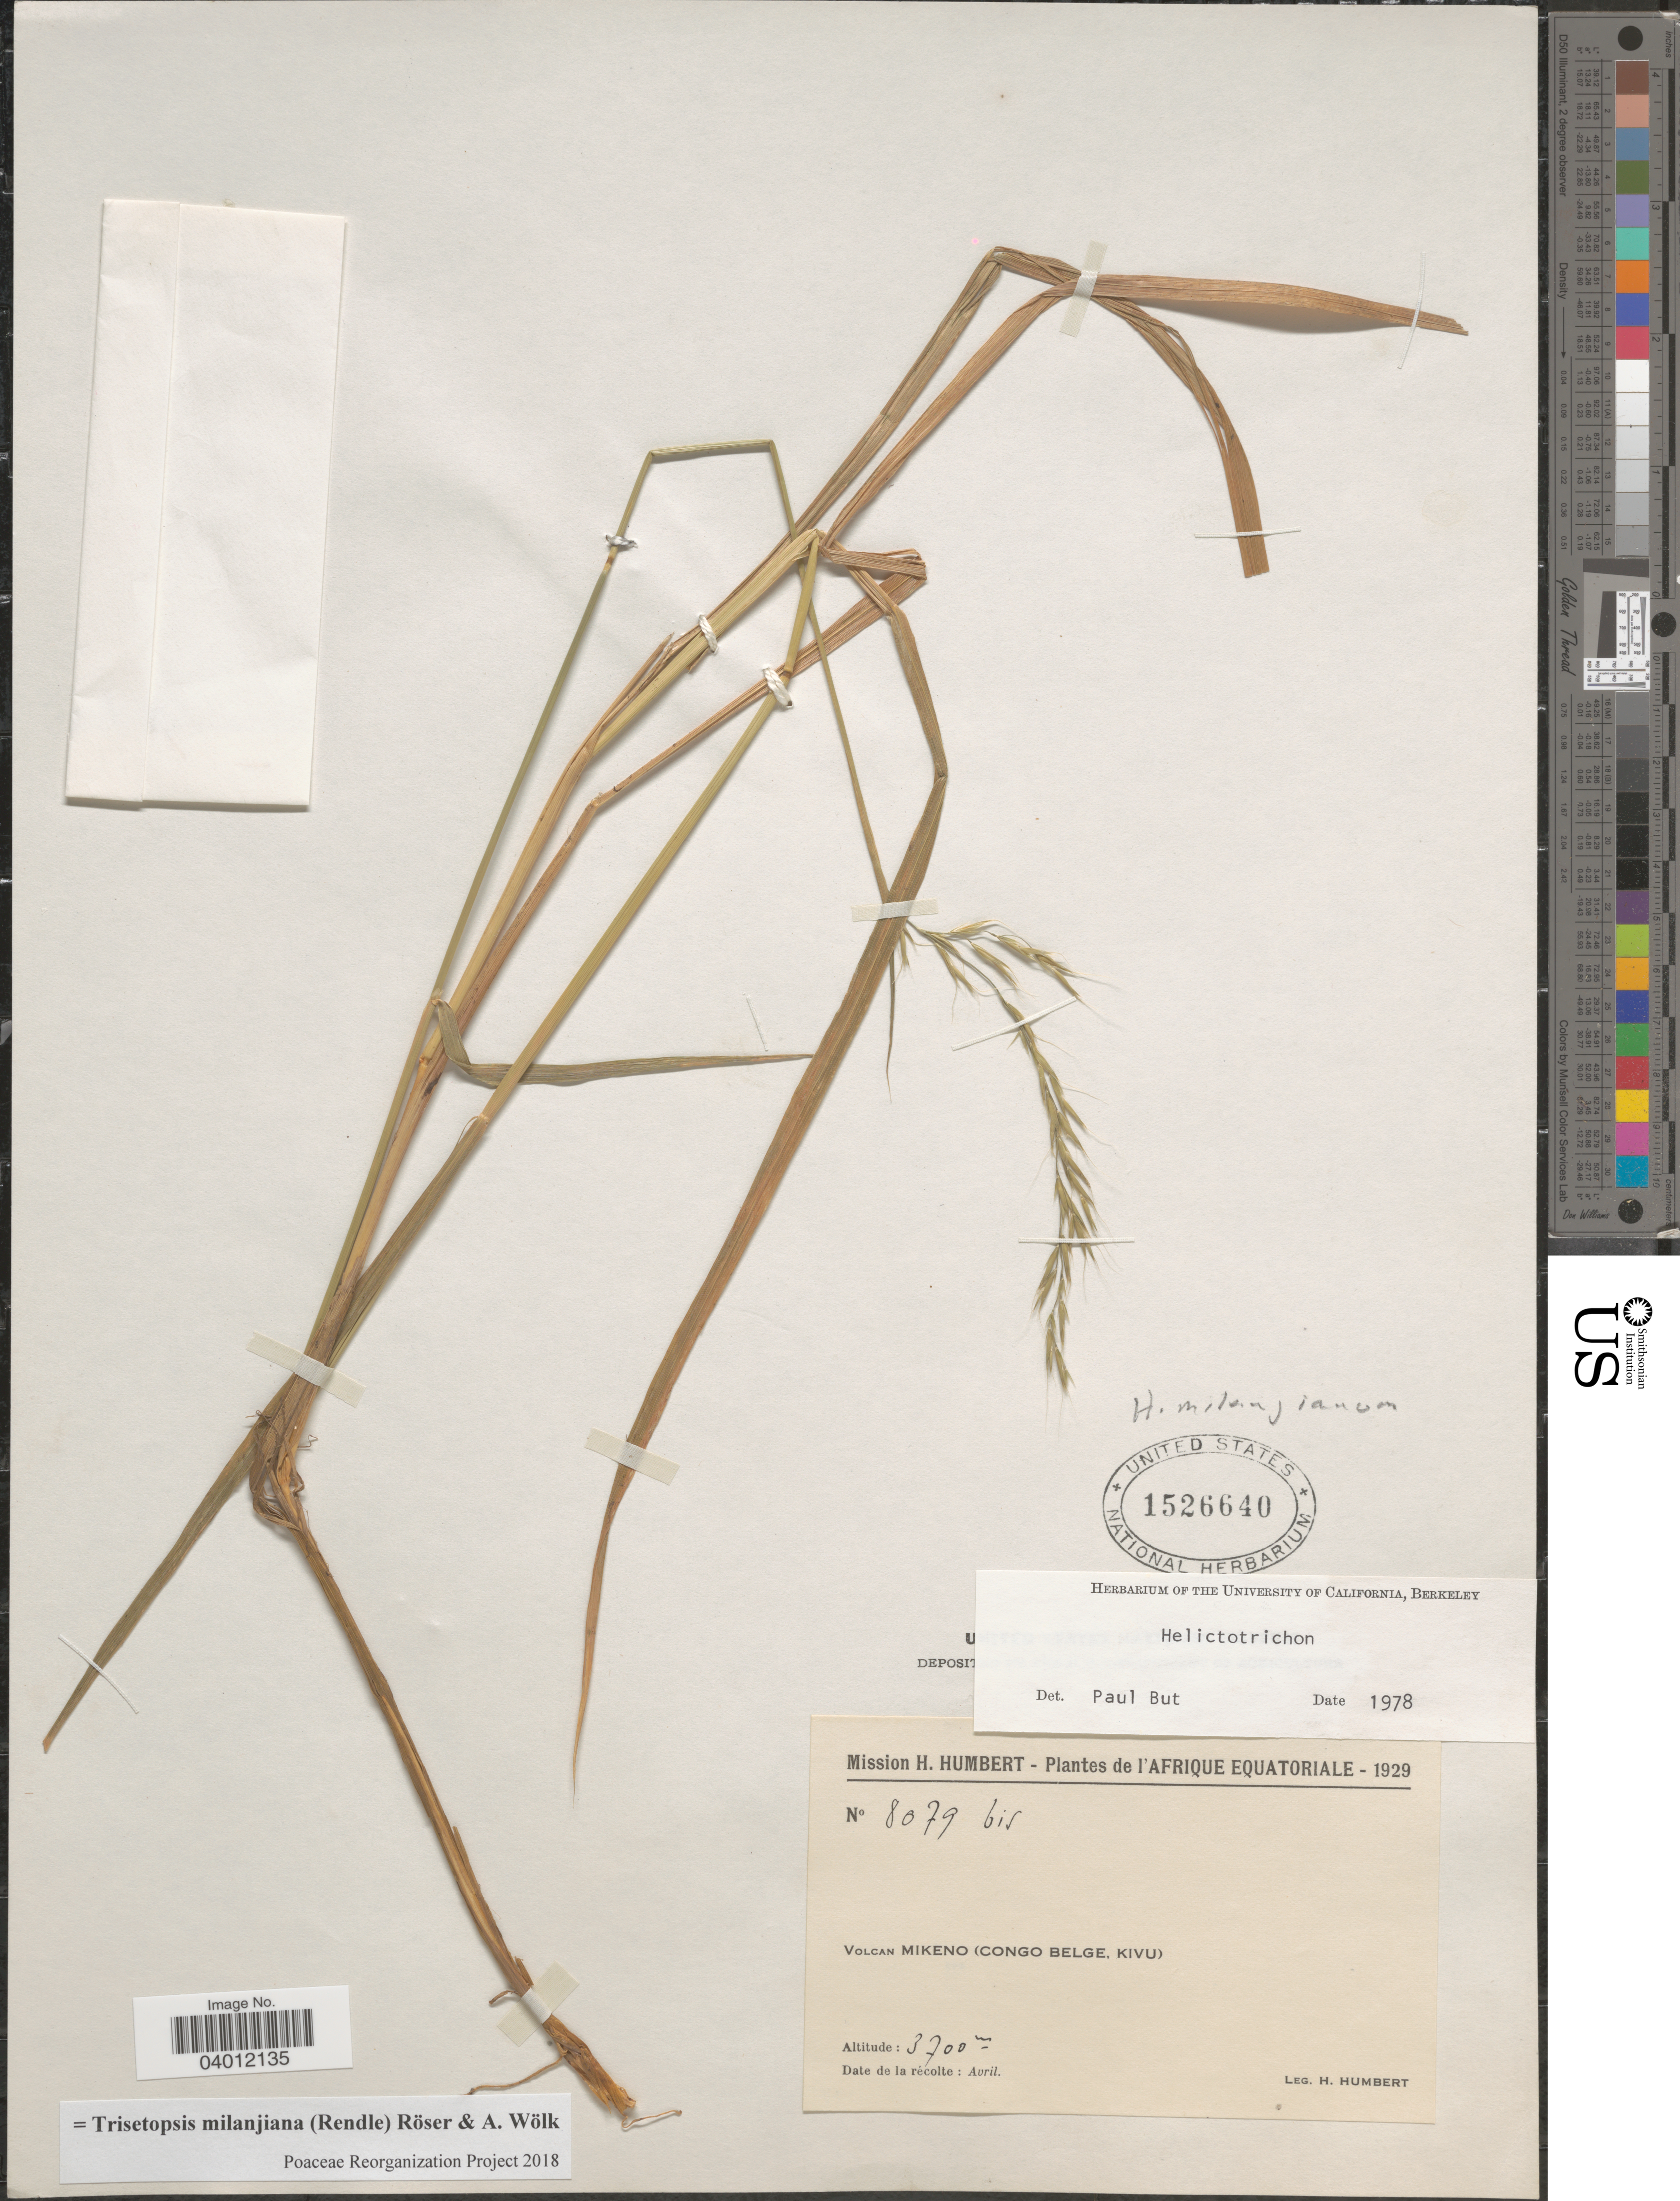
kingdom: Plantae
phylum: Tracheophyta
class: Liliopsida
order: Poales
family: Poaceae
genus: Trisetopsis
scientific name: Trisetopsis milanjiana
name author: (Rendle) Röser & Wölk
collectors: H. Humbert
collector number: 8079bis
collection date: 1929-04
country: Congo, Democratic Republic of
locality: Volcan Mikeno (Congo Belge, Kivu).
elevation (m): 3700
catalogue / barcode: US 1526640